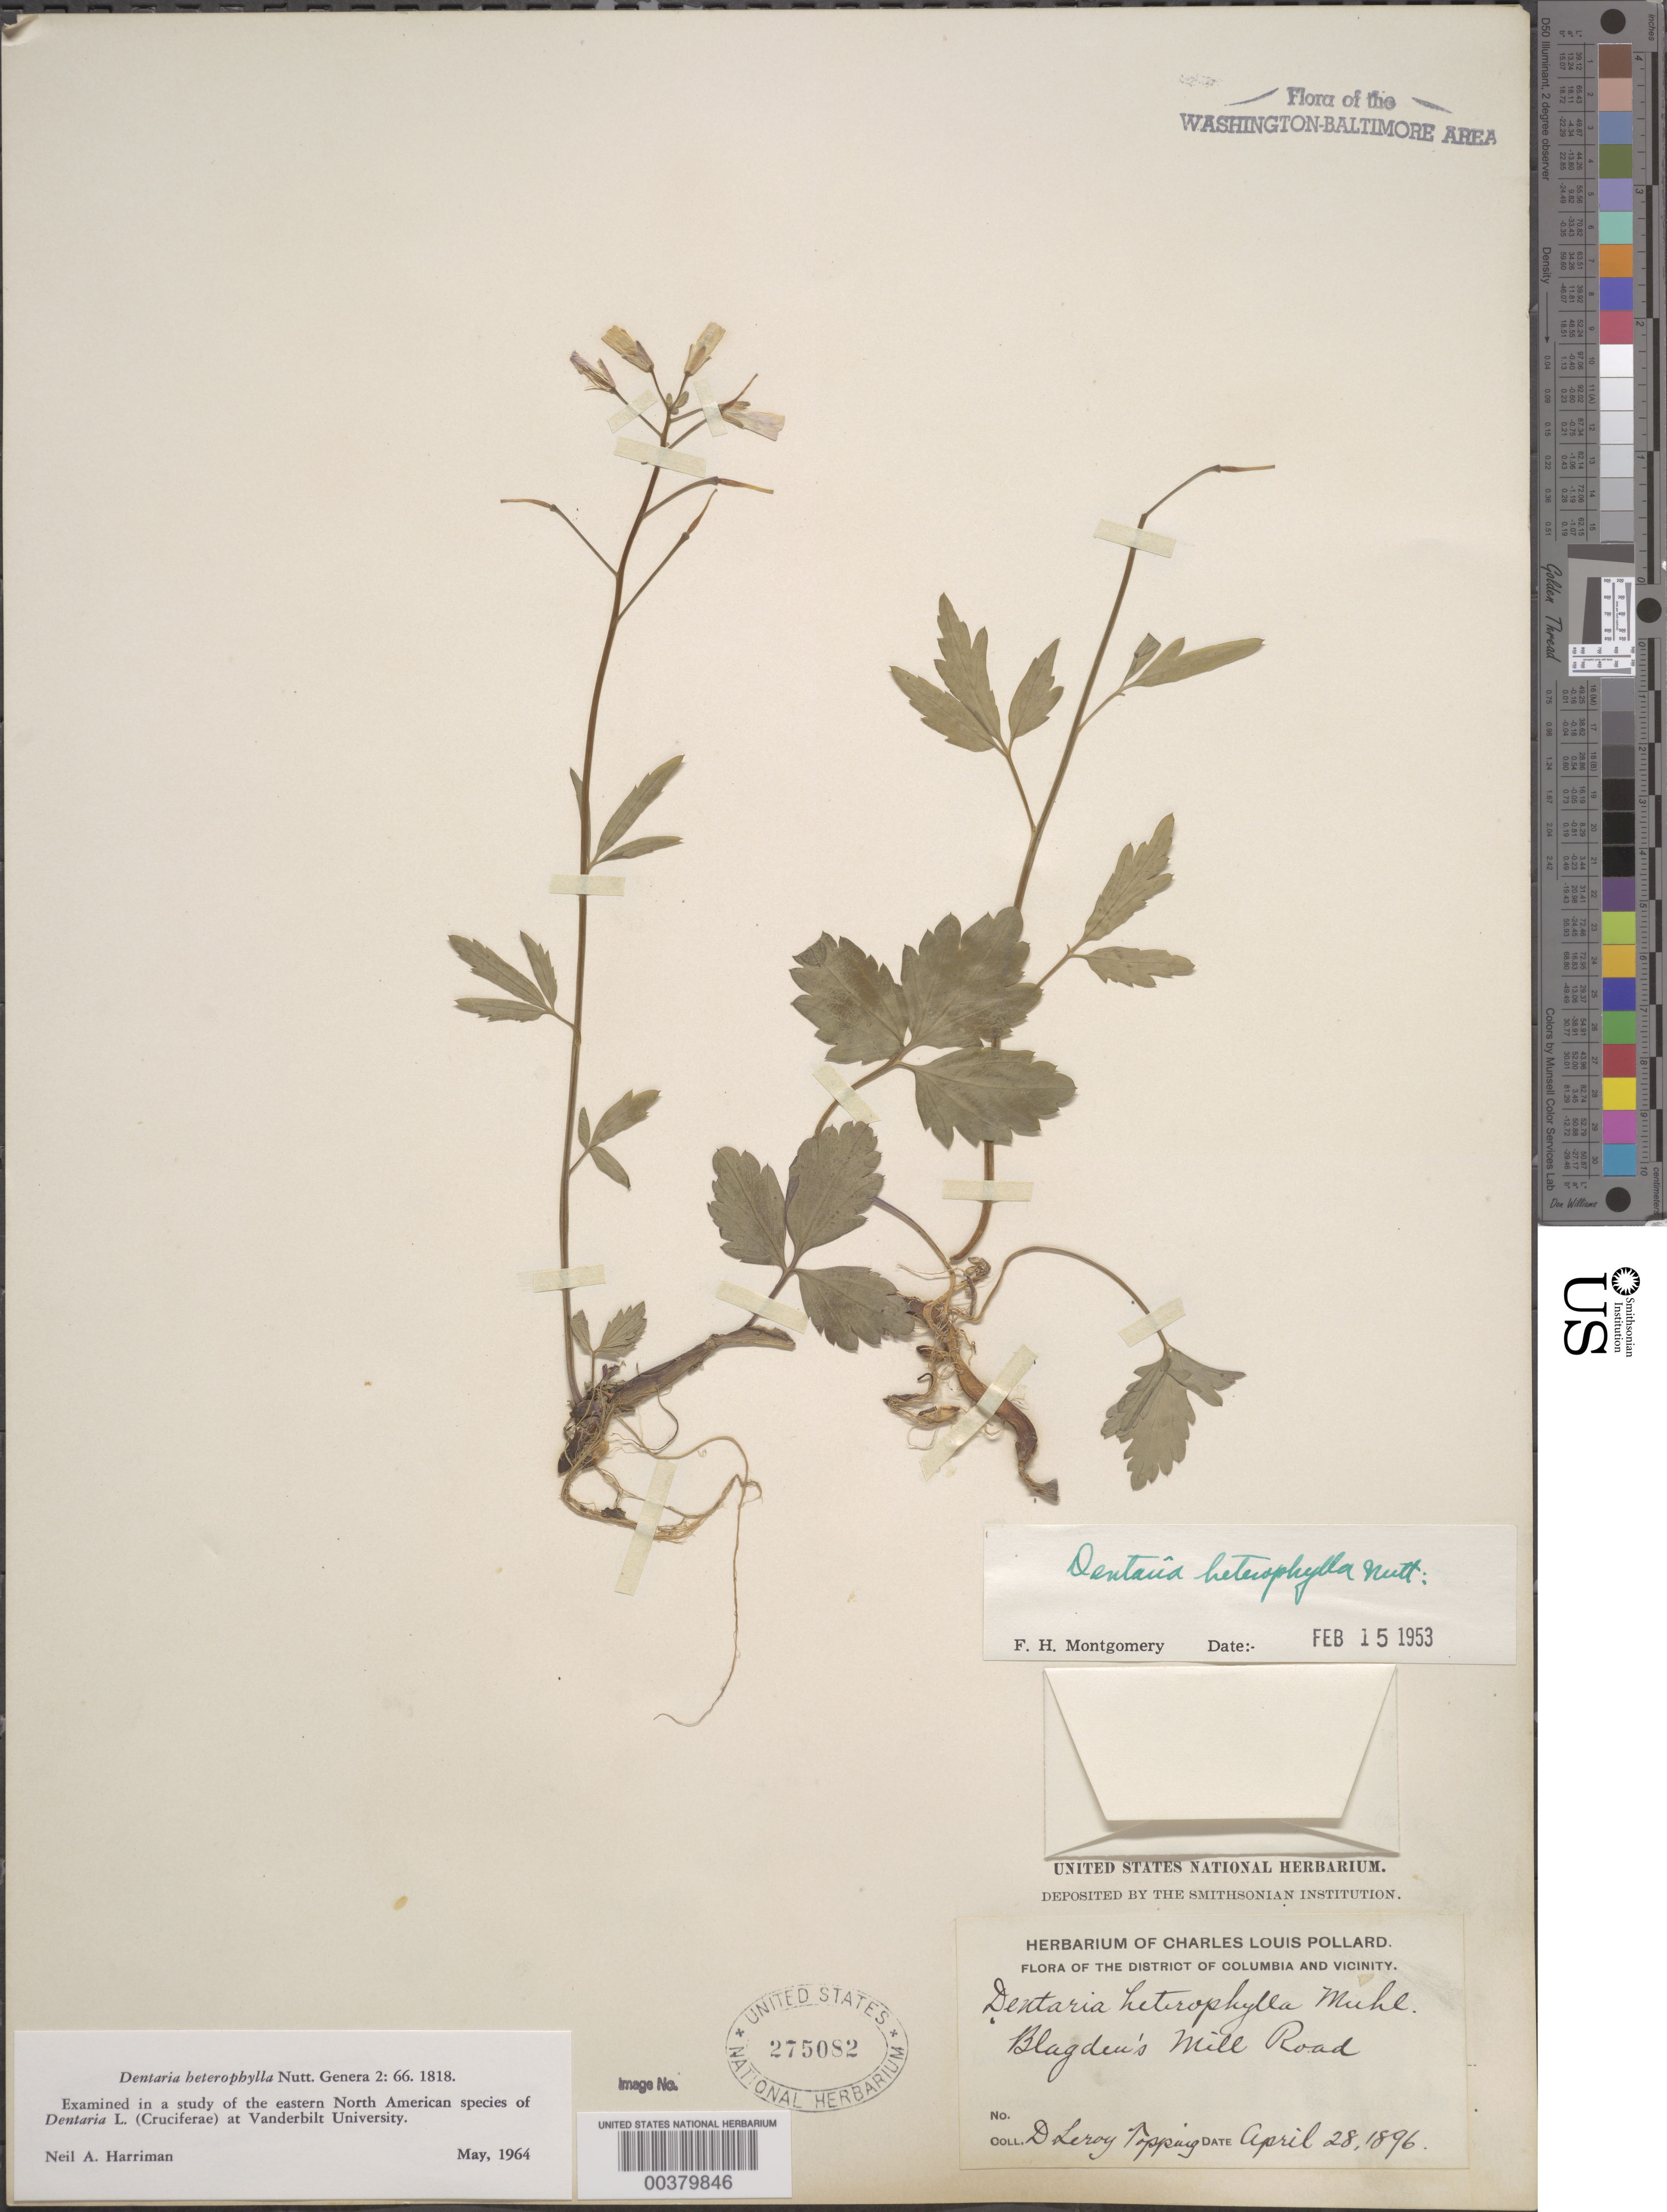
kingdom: Plantae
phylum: Tracheophyta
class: Magnoliopsida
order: Brassicales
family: Brassicaceae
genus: Cardamine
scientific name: Cardamine angustata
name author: O.E. Schulz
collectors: D. L. Topping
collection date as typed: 28 Apr 1896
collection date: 1896-04-28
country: United States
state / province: District of Columbia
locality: Blagden's Mill Road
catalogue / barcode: US 275082